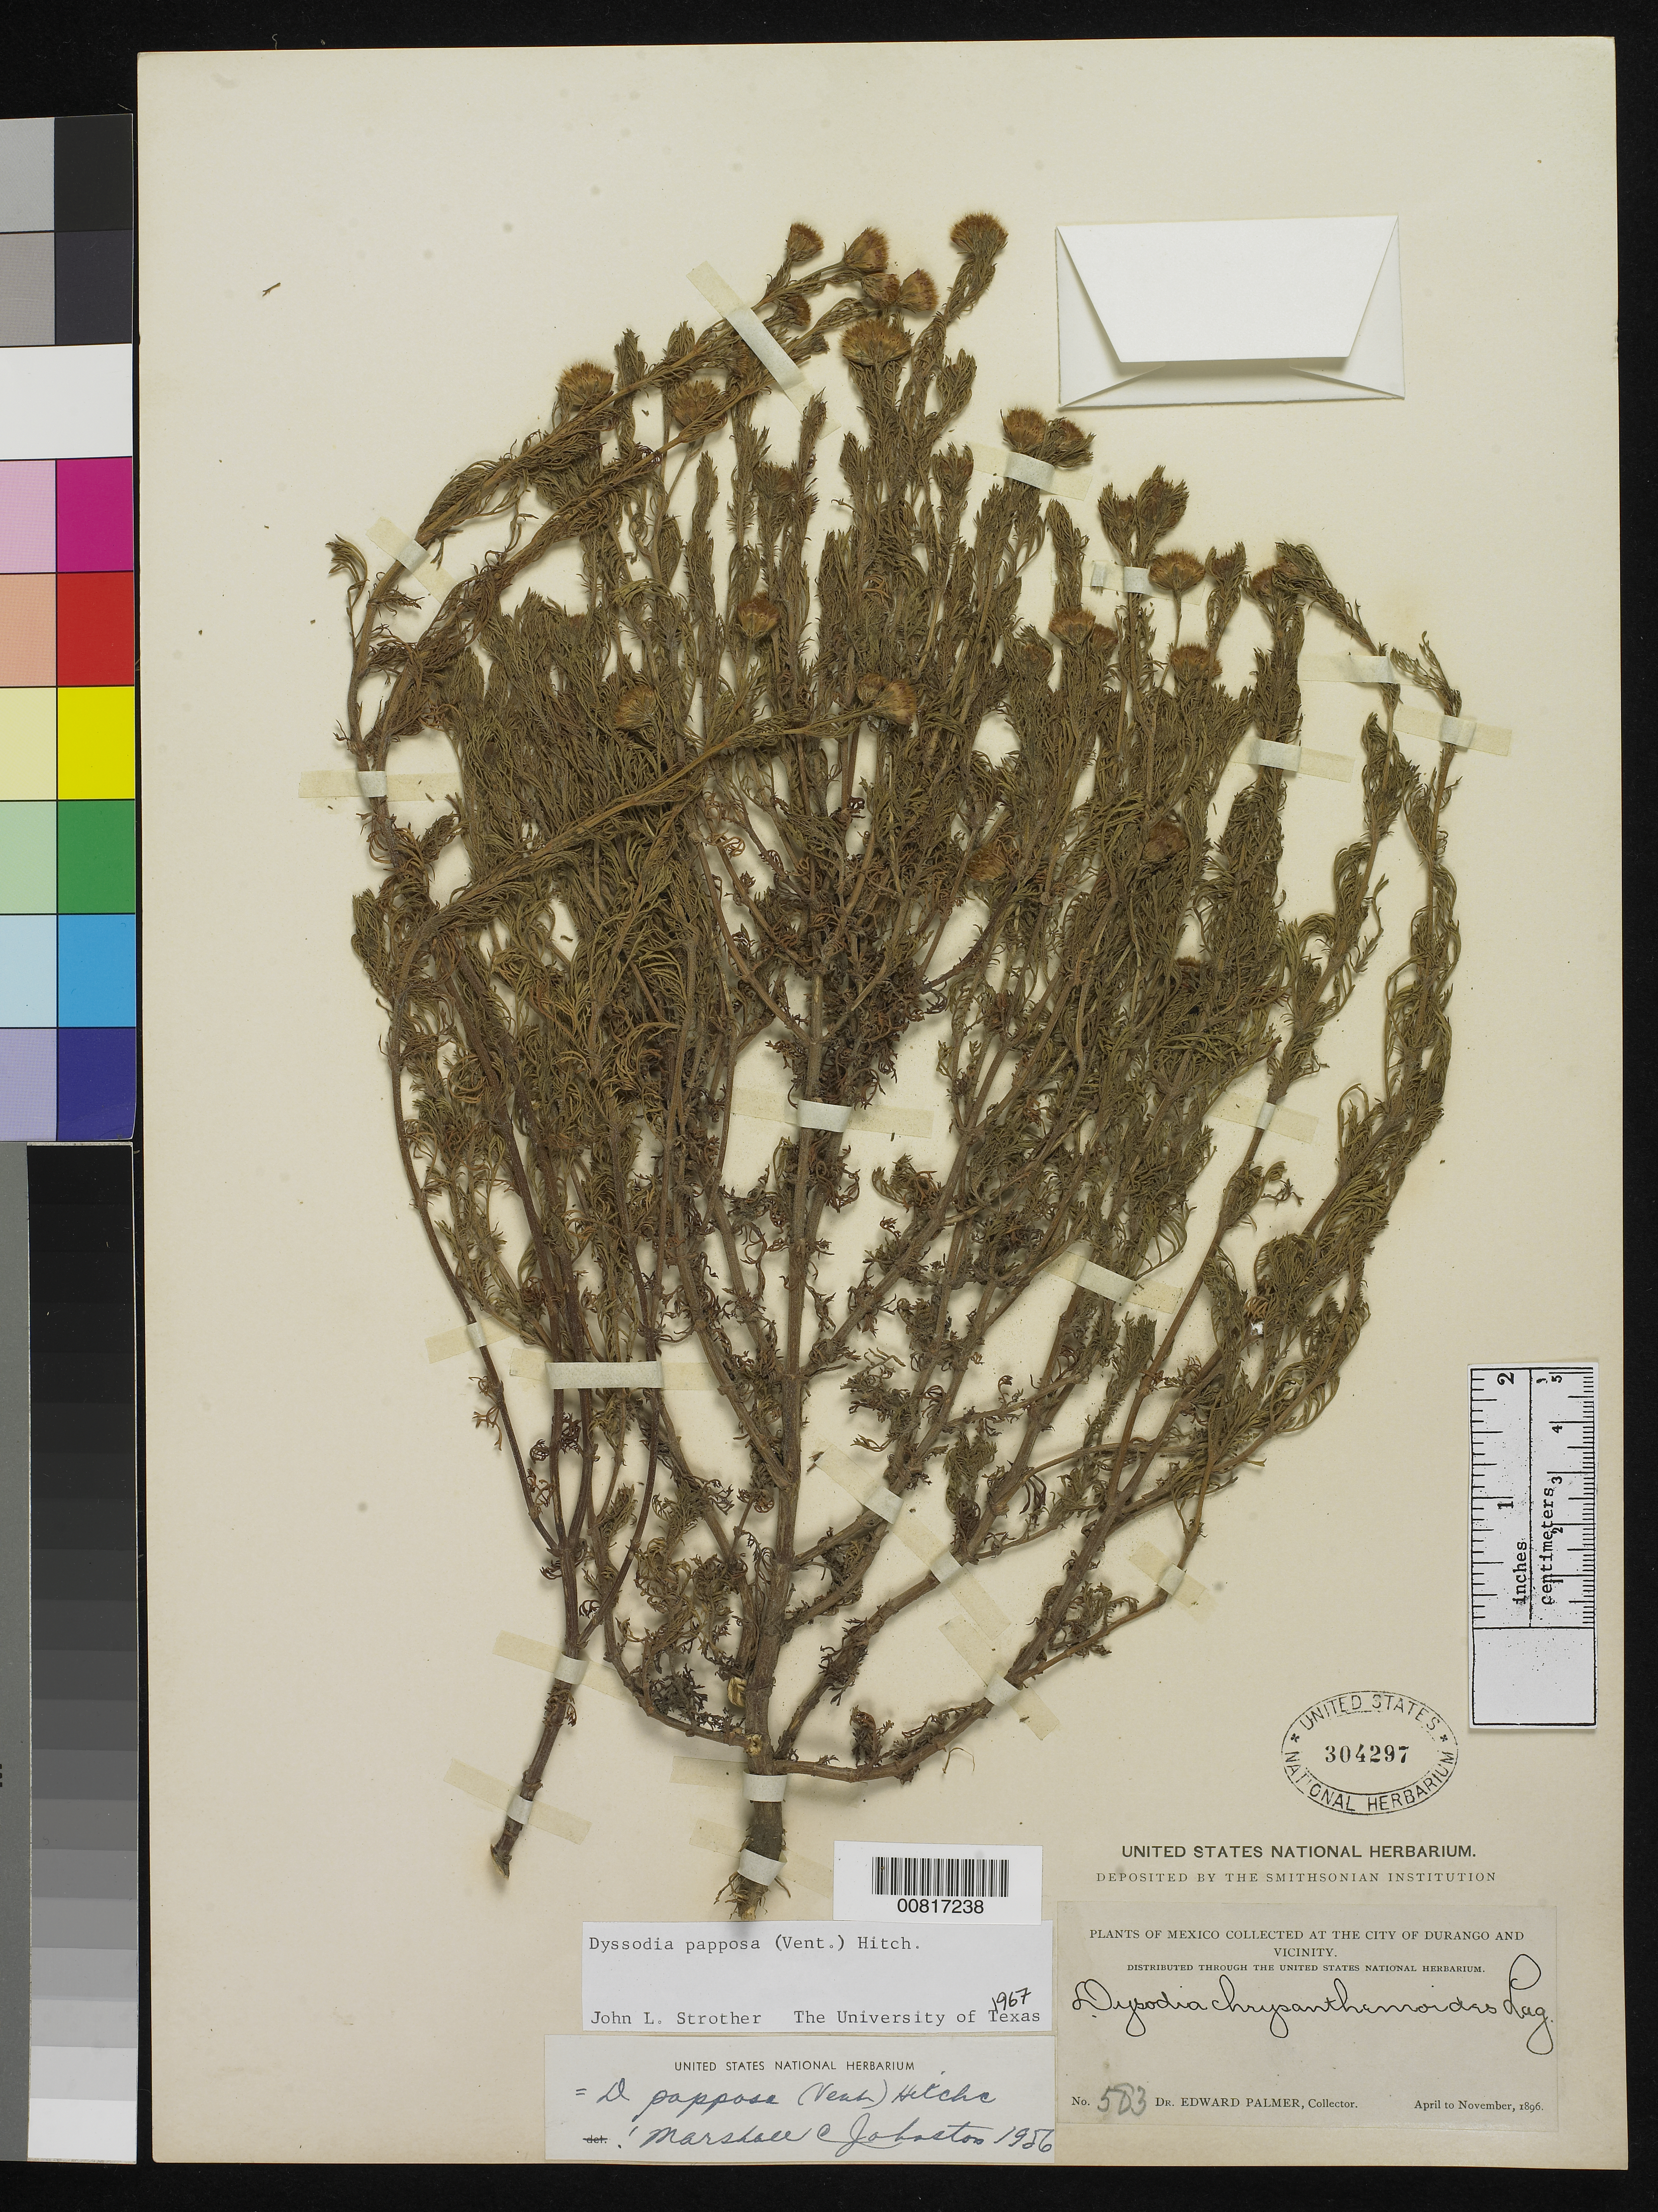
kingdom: Plantae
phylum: Tracheophyta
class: Magnoliopsida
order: Asterales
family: Asteraceae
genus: Dyssodia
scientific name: Dyssodia papposa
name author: (Vent.) Hitchc.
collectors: E. Palmer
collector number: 583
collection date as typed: Apr 1896 to -- Nov 1896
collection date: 1896-04/1896-11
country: Mexico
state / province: Durango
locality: City of Durango and vicinity.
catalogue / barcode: US 304297